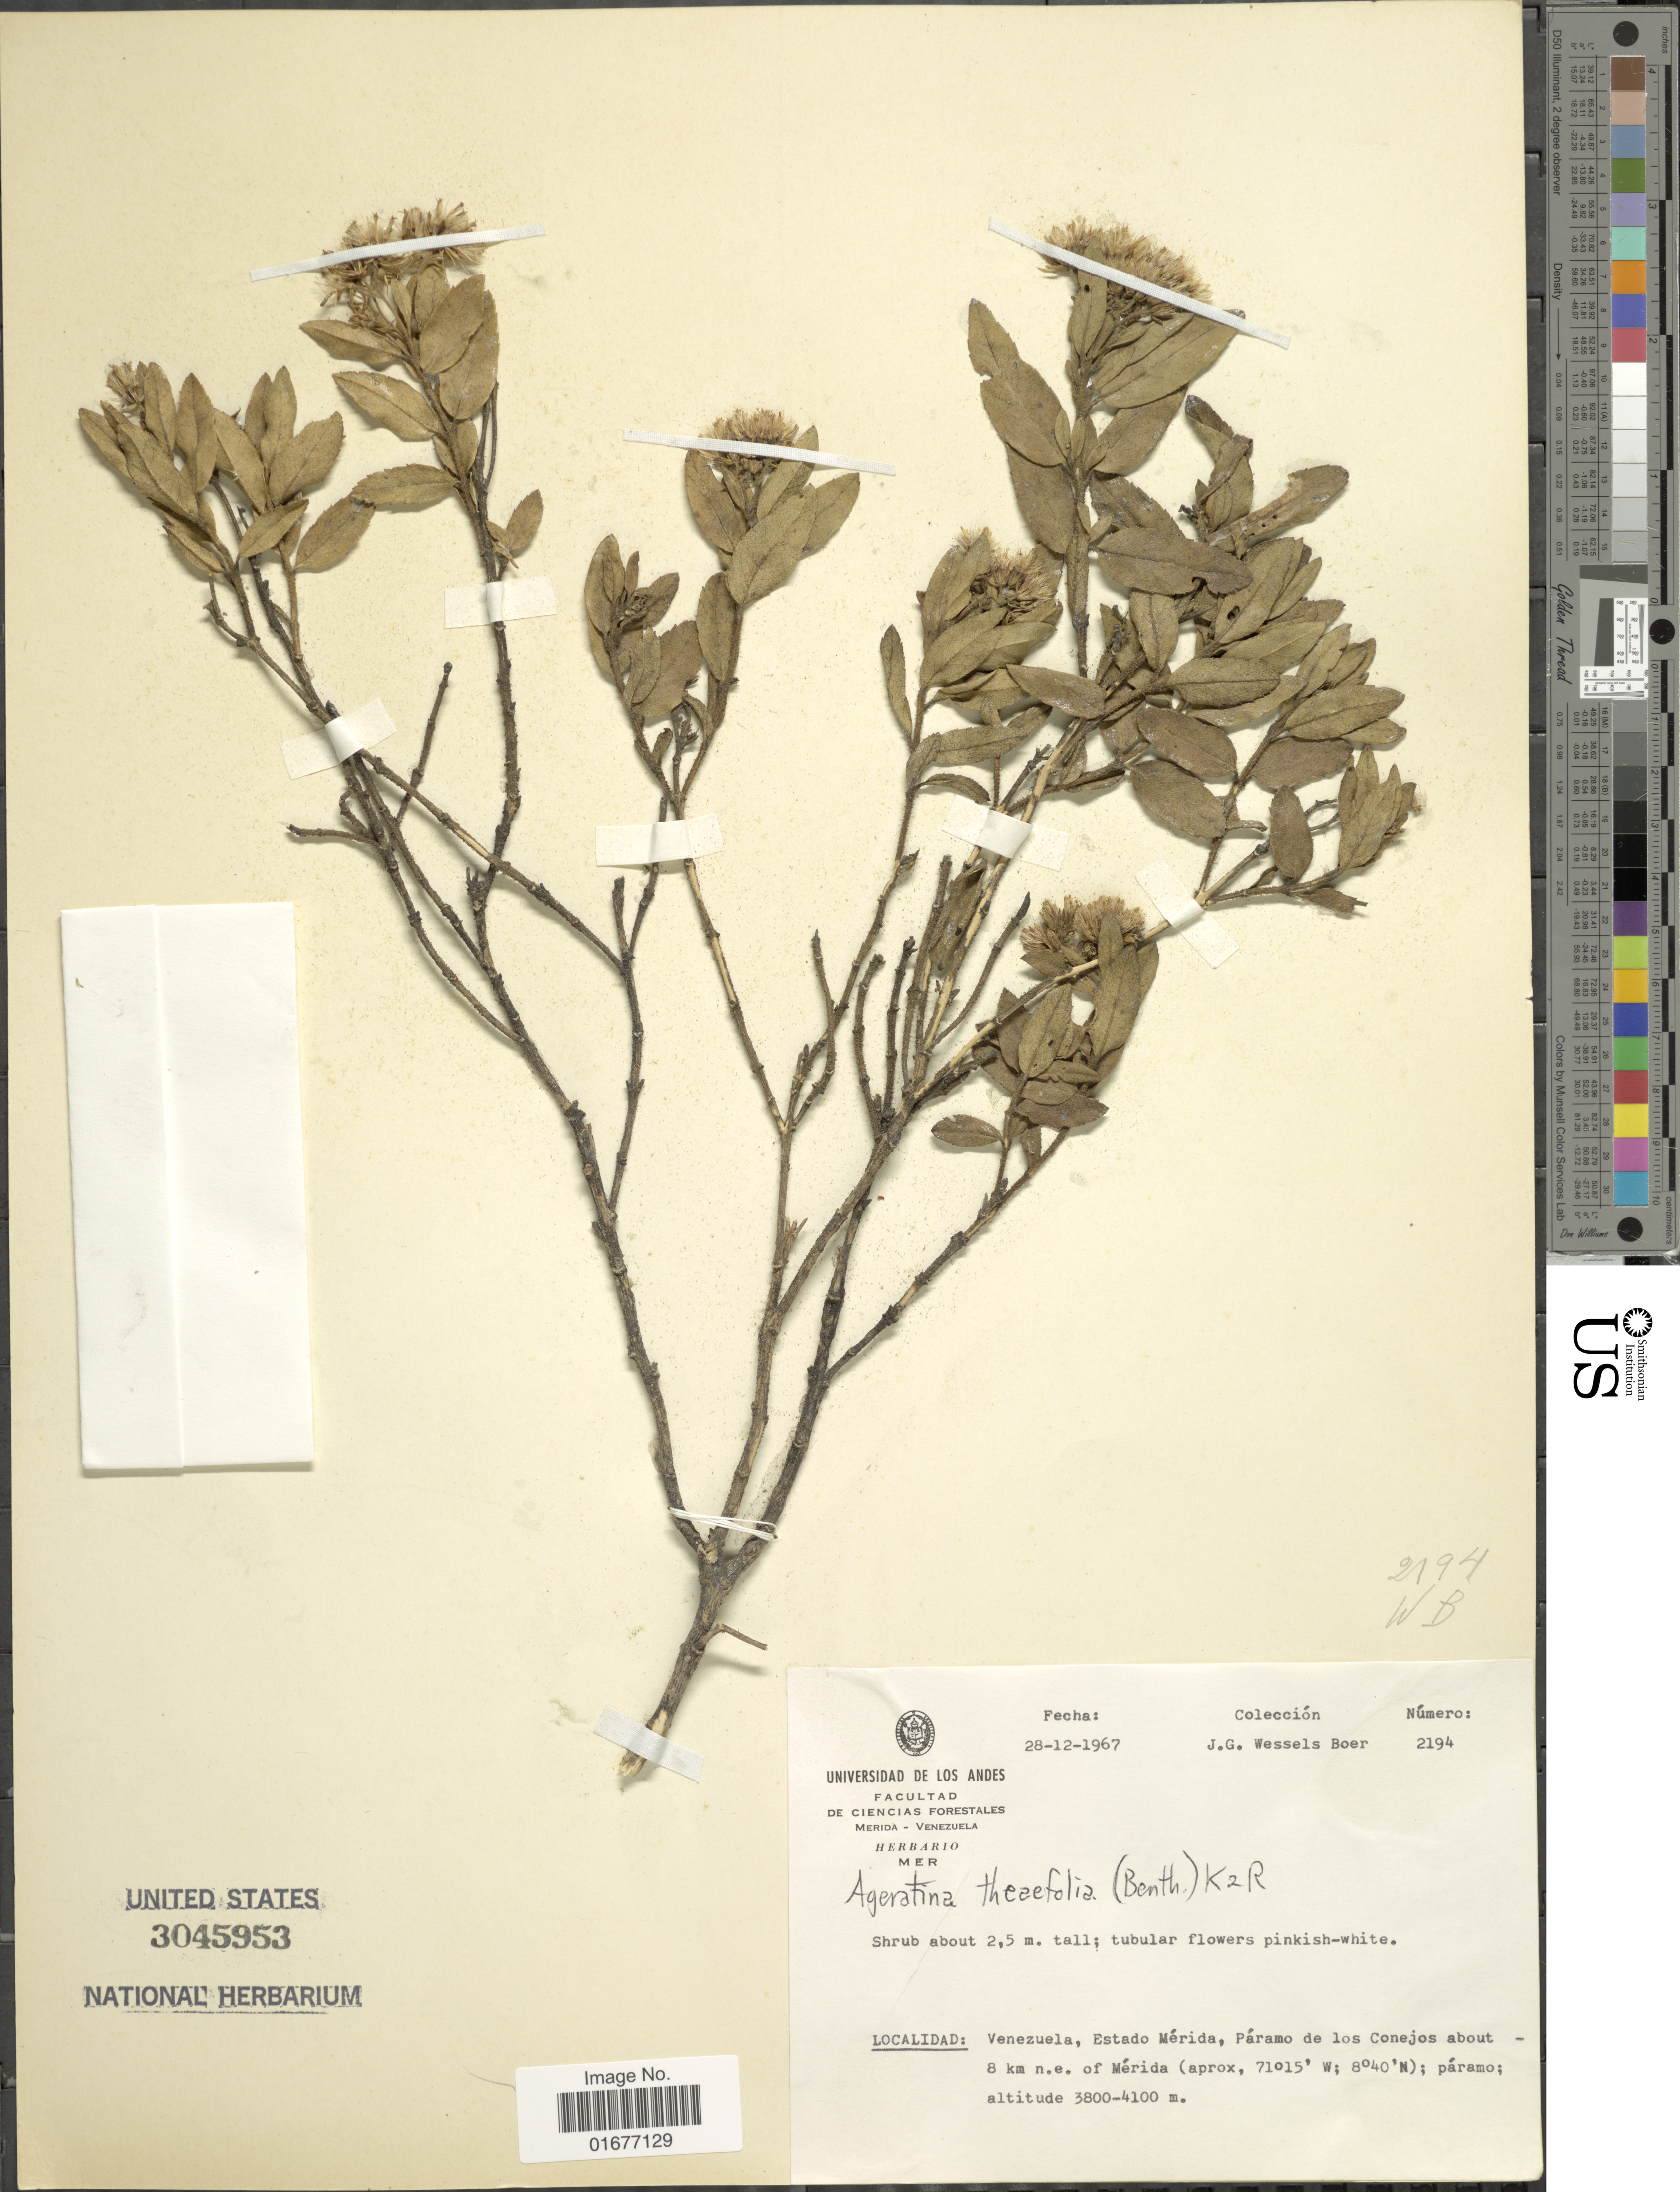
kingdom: Plantae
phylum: Tracheophyta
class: Magnoliopsida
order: Asterales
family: Asteraceae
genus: Ageratina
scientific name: Ageratina theaefolia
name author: (Benth.) R.M. King & H. Rob.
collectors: J. G. Wessels Boer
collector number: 2194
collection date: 1967-12-28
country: Venezuela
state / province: Mérida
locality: Paramo de los Conejos about 8 km n. e. of Merida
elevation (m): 3800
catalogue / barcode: US 3045953